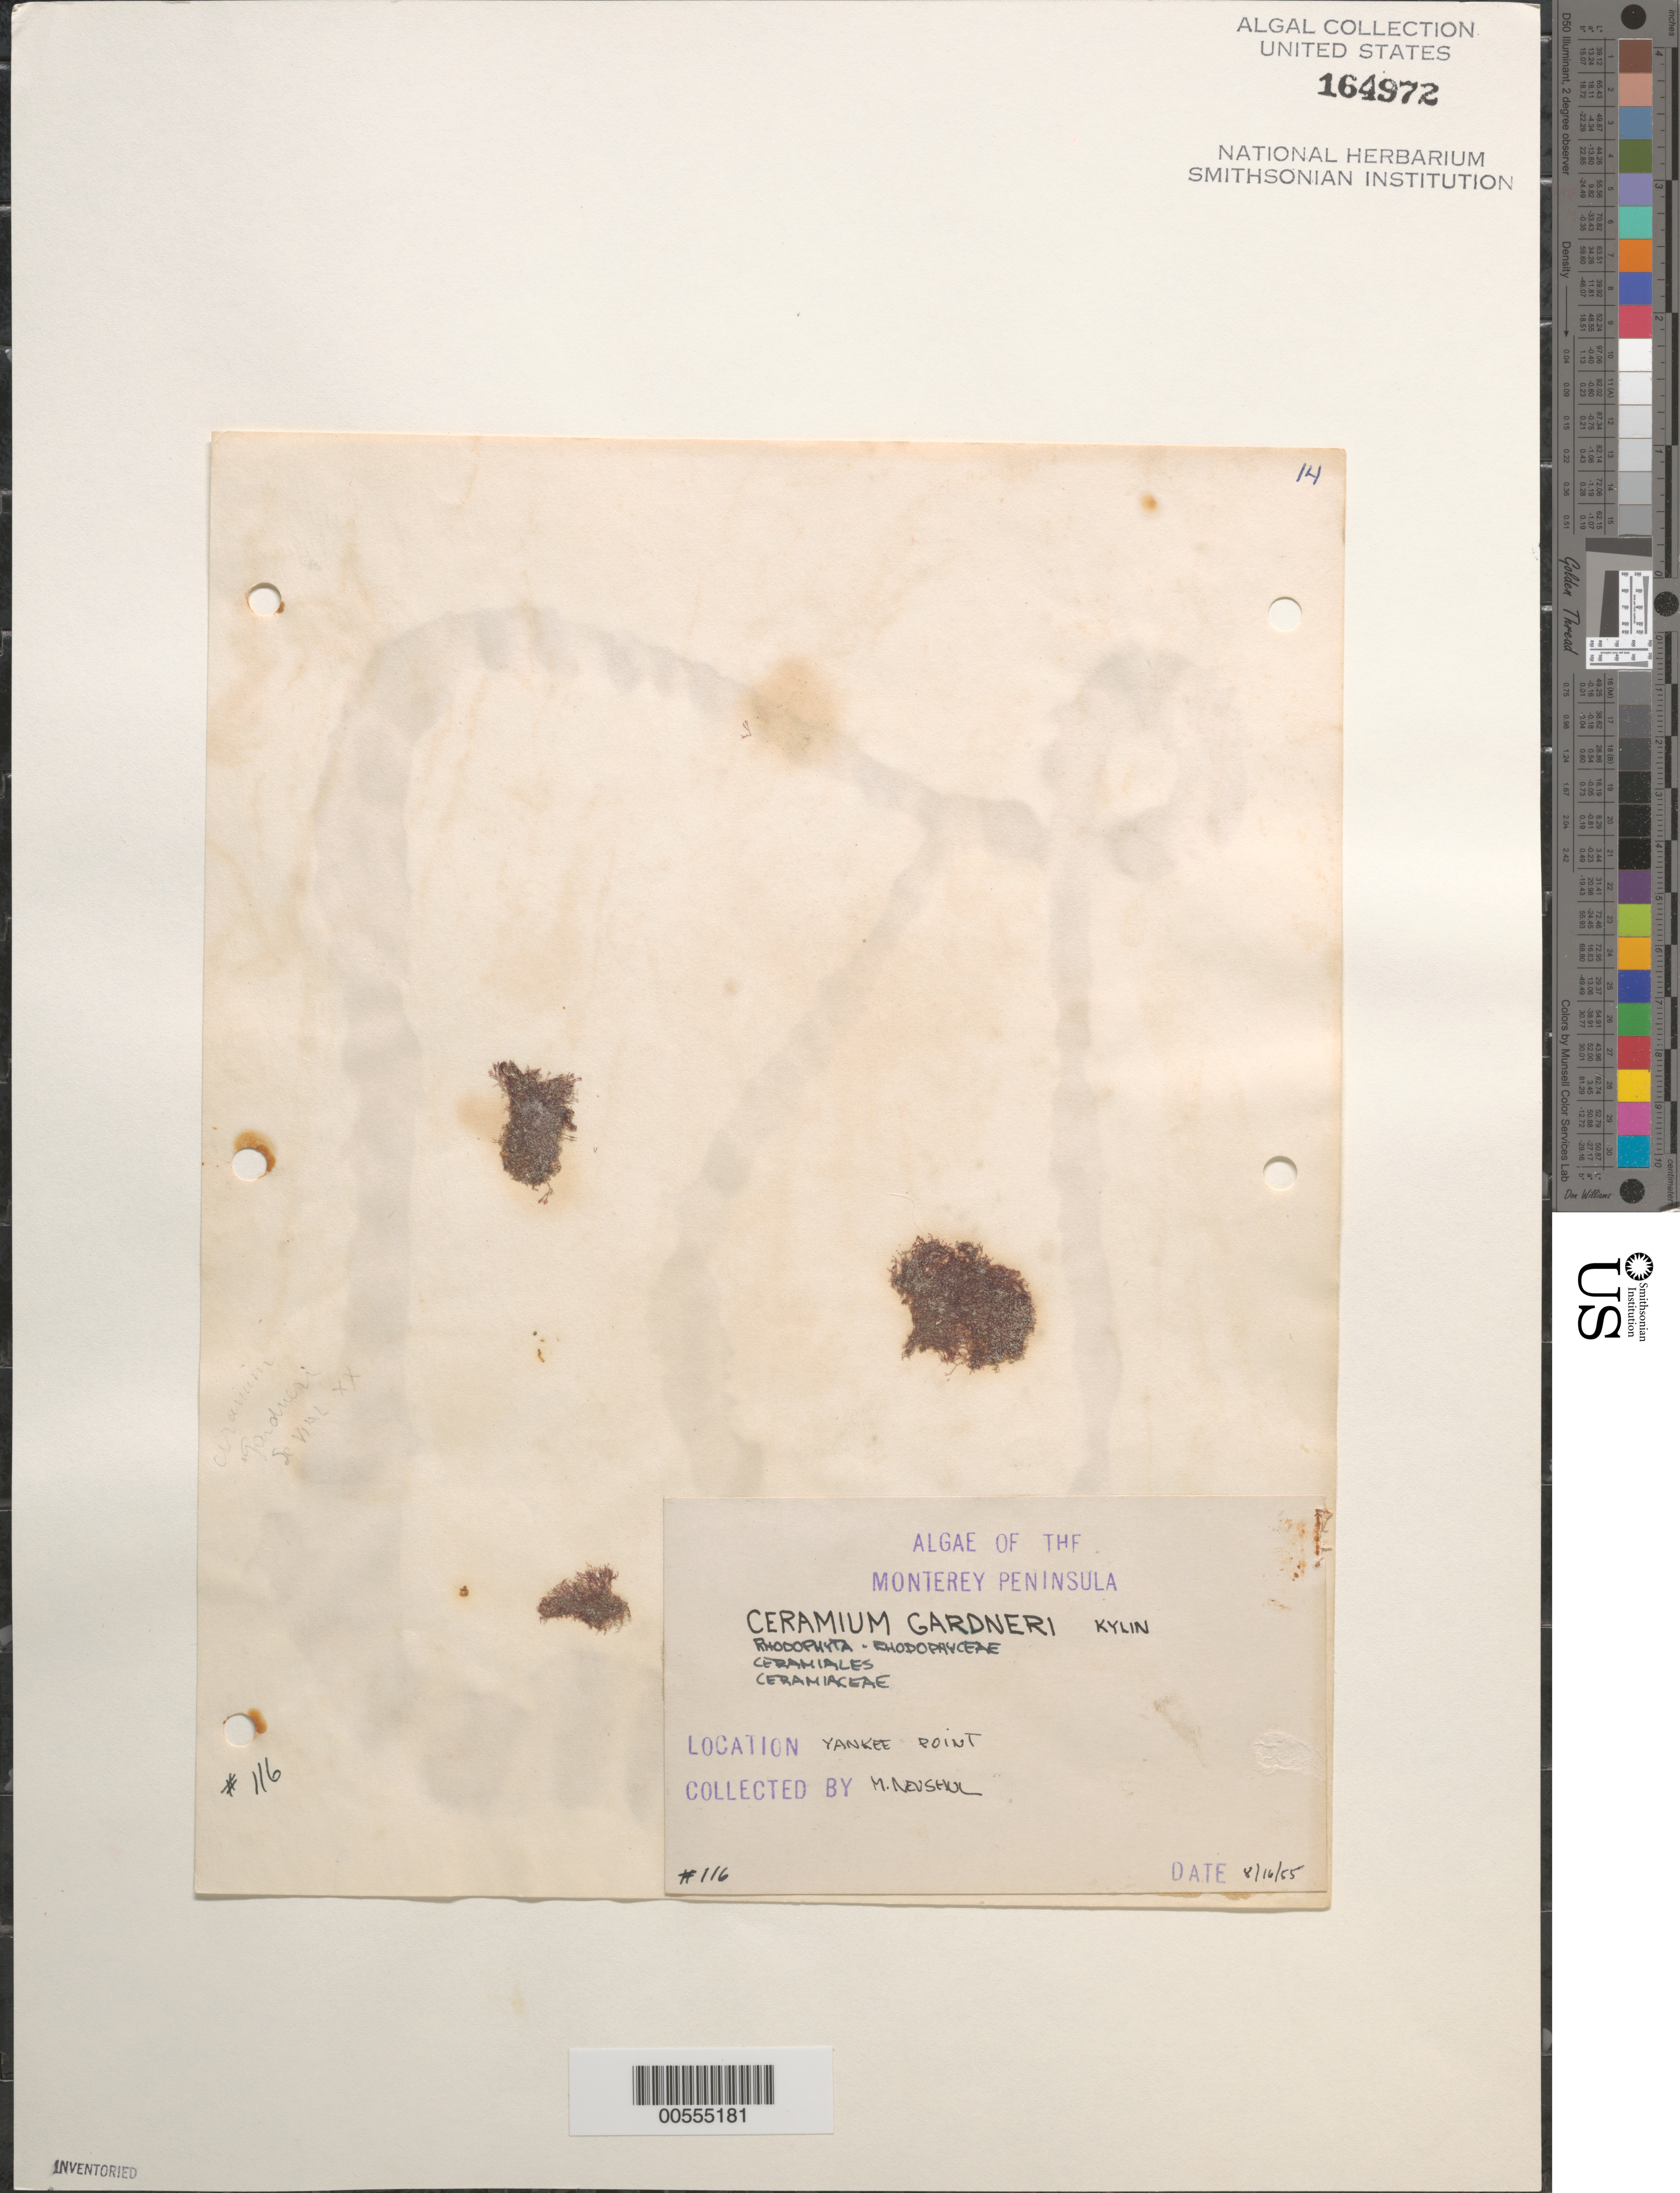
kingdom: Plantae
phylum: Rhodophyta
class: Florideophyceae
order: Ceramiales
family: Ceramiaceae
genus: Ceramium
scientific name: Ceramium gardneri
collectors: M. Neushul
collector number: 116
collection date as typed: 16 Aug 1955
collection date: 1955-08-16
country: United States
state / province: California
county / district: Monterey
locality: Yankee Point, Monterey Peninsula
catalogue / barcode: US 164972